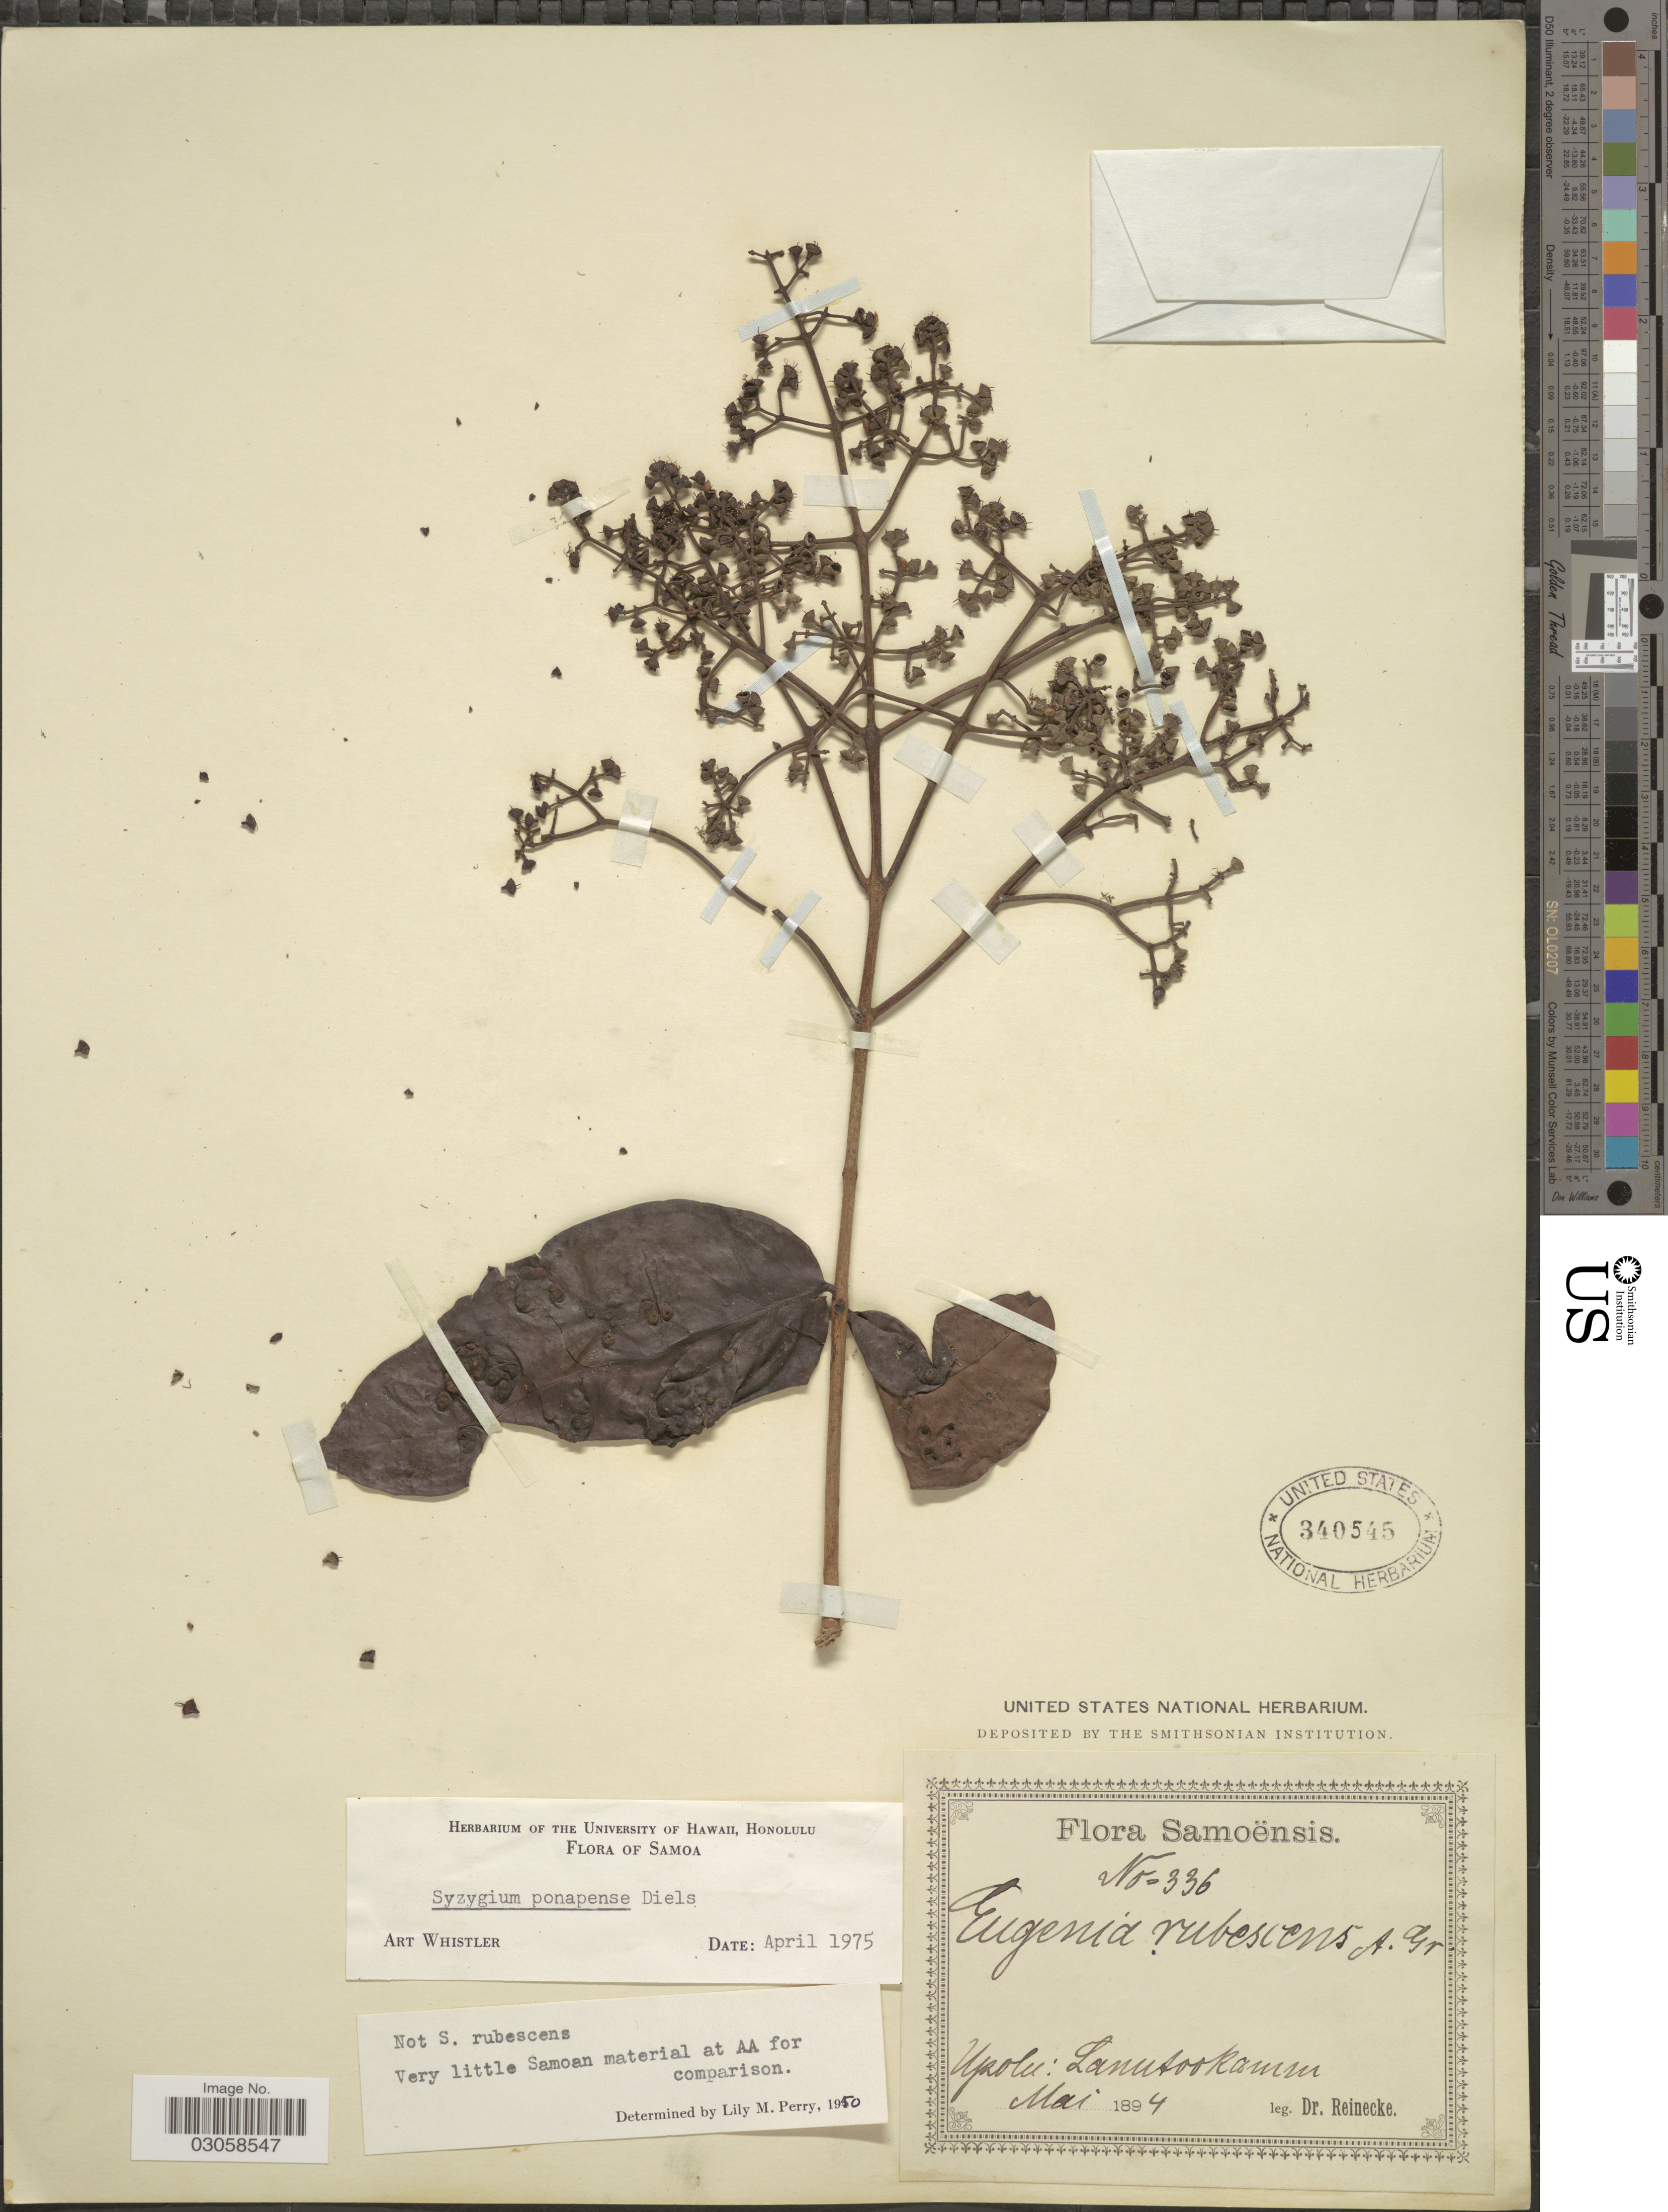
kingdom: Plantae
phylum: Tracheophyta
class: Magnoliopsida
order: Myrtales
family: Myrtaceae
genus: Syzygium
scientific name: Syzygium ponapense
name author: (Merr. & Kaneh.) Diels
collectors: -- Reinecke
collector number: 336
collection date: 1894-05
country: Samoa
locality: Samoënsis. Upolu: Lanutookamm.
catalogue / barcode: US 340545